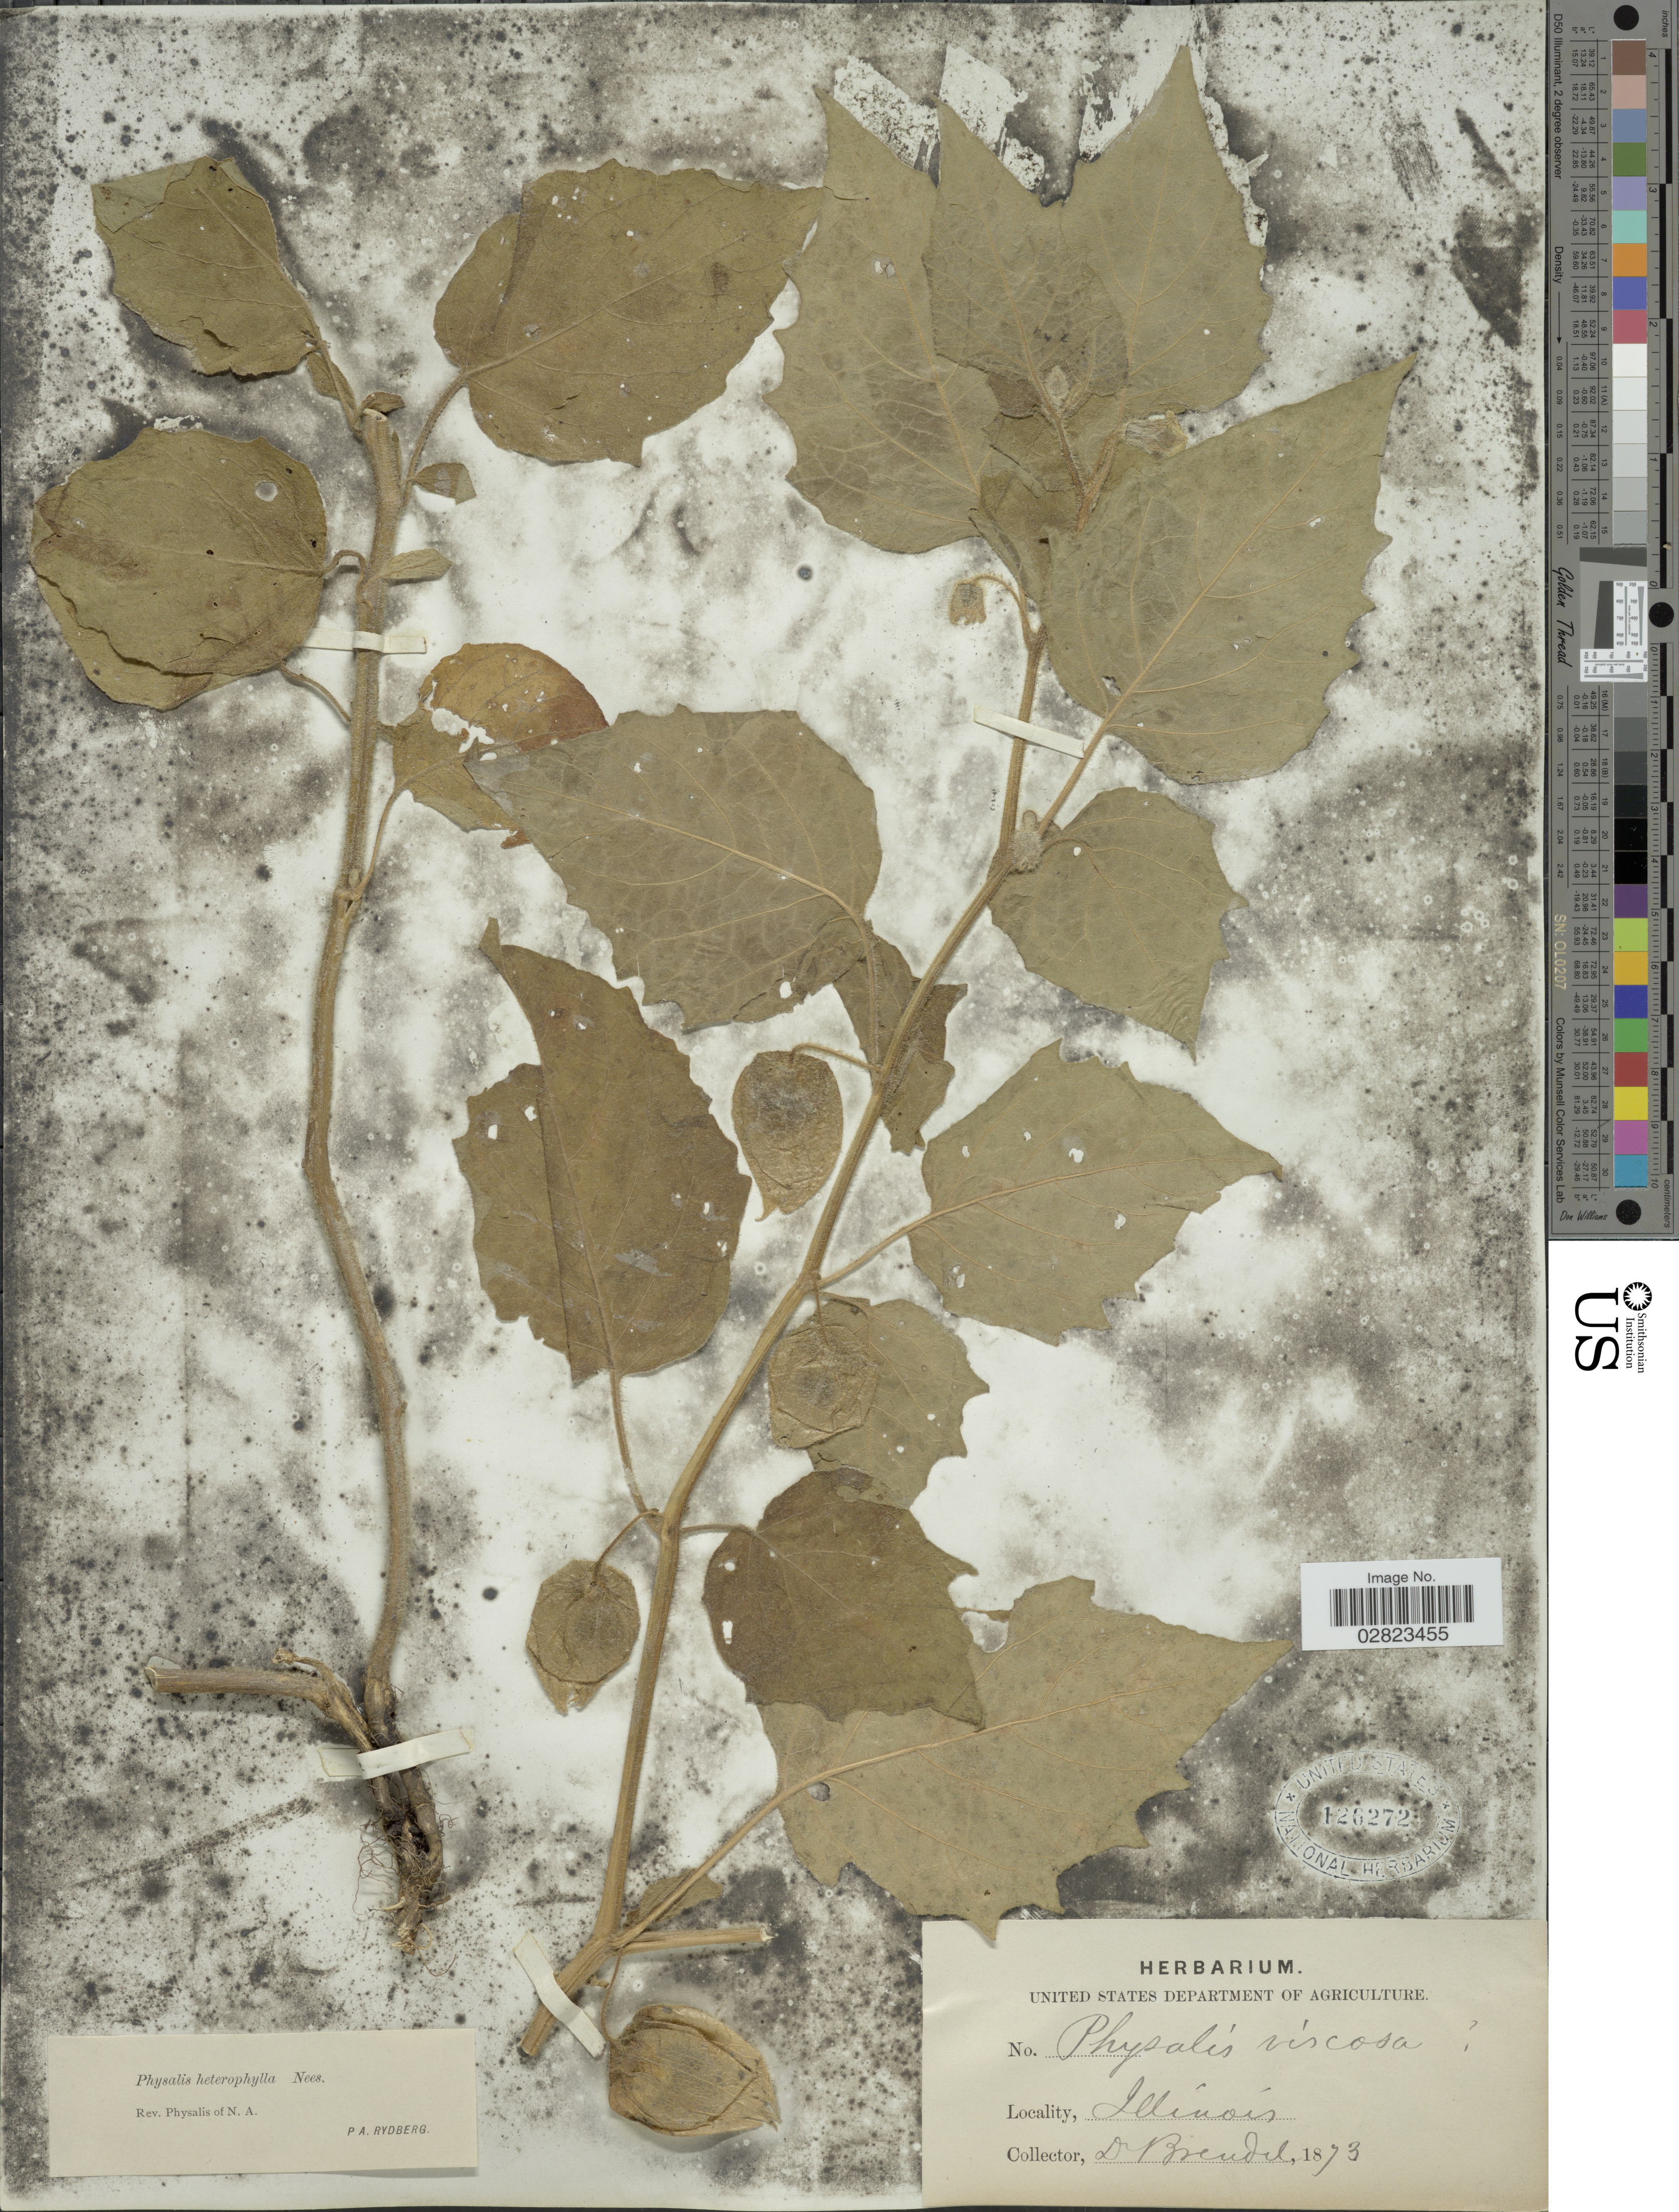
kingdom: Plantae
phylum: Tracheophyta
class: Magnoliopsida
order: Solanales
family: Solanaceae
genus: Physalis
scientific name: Physalis heterophylla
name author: Nees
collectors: -. Brendel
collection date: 1873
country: United States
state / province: Illinois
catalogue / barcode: US 126272